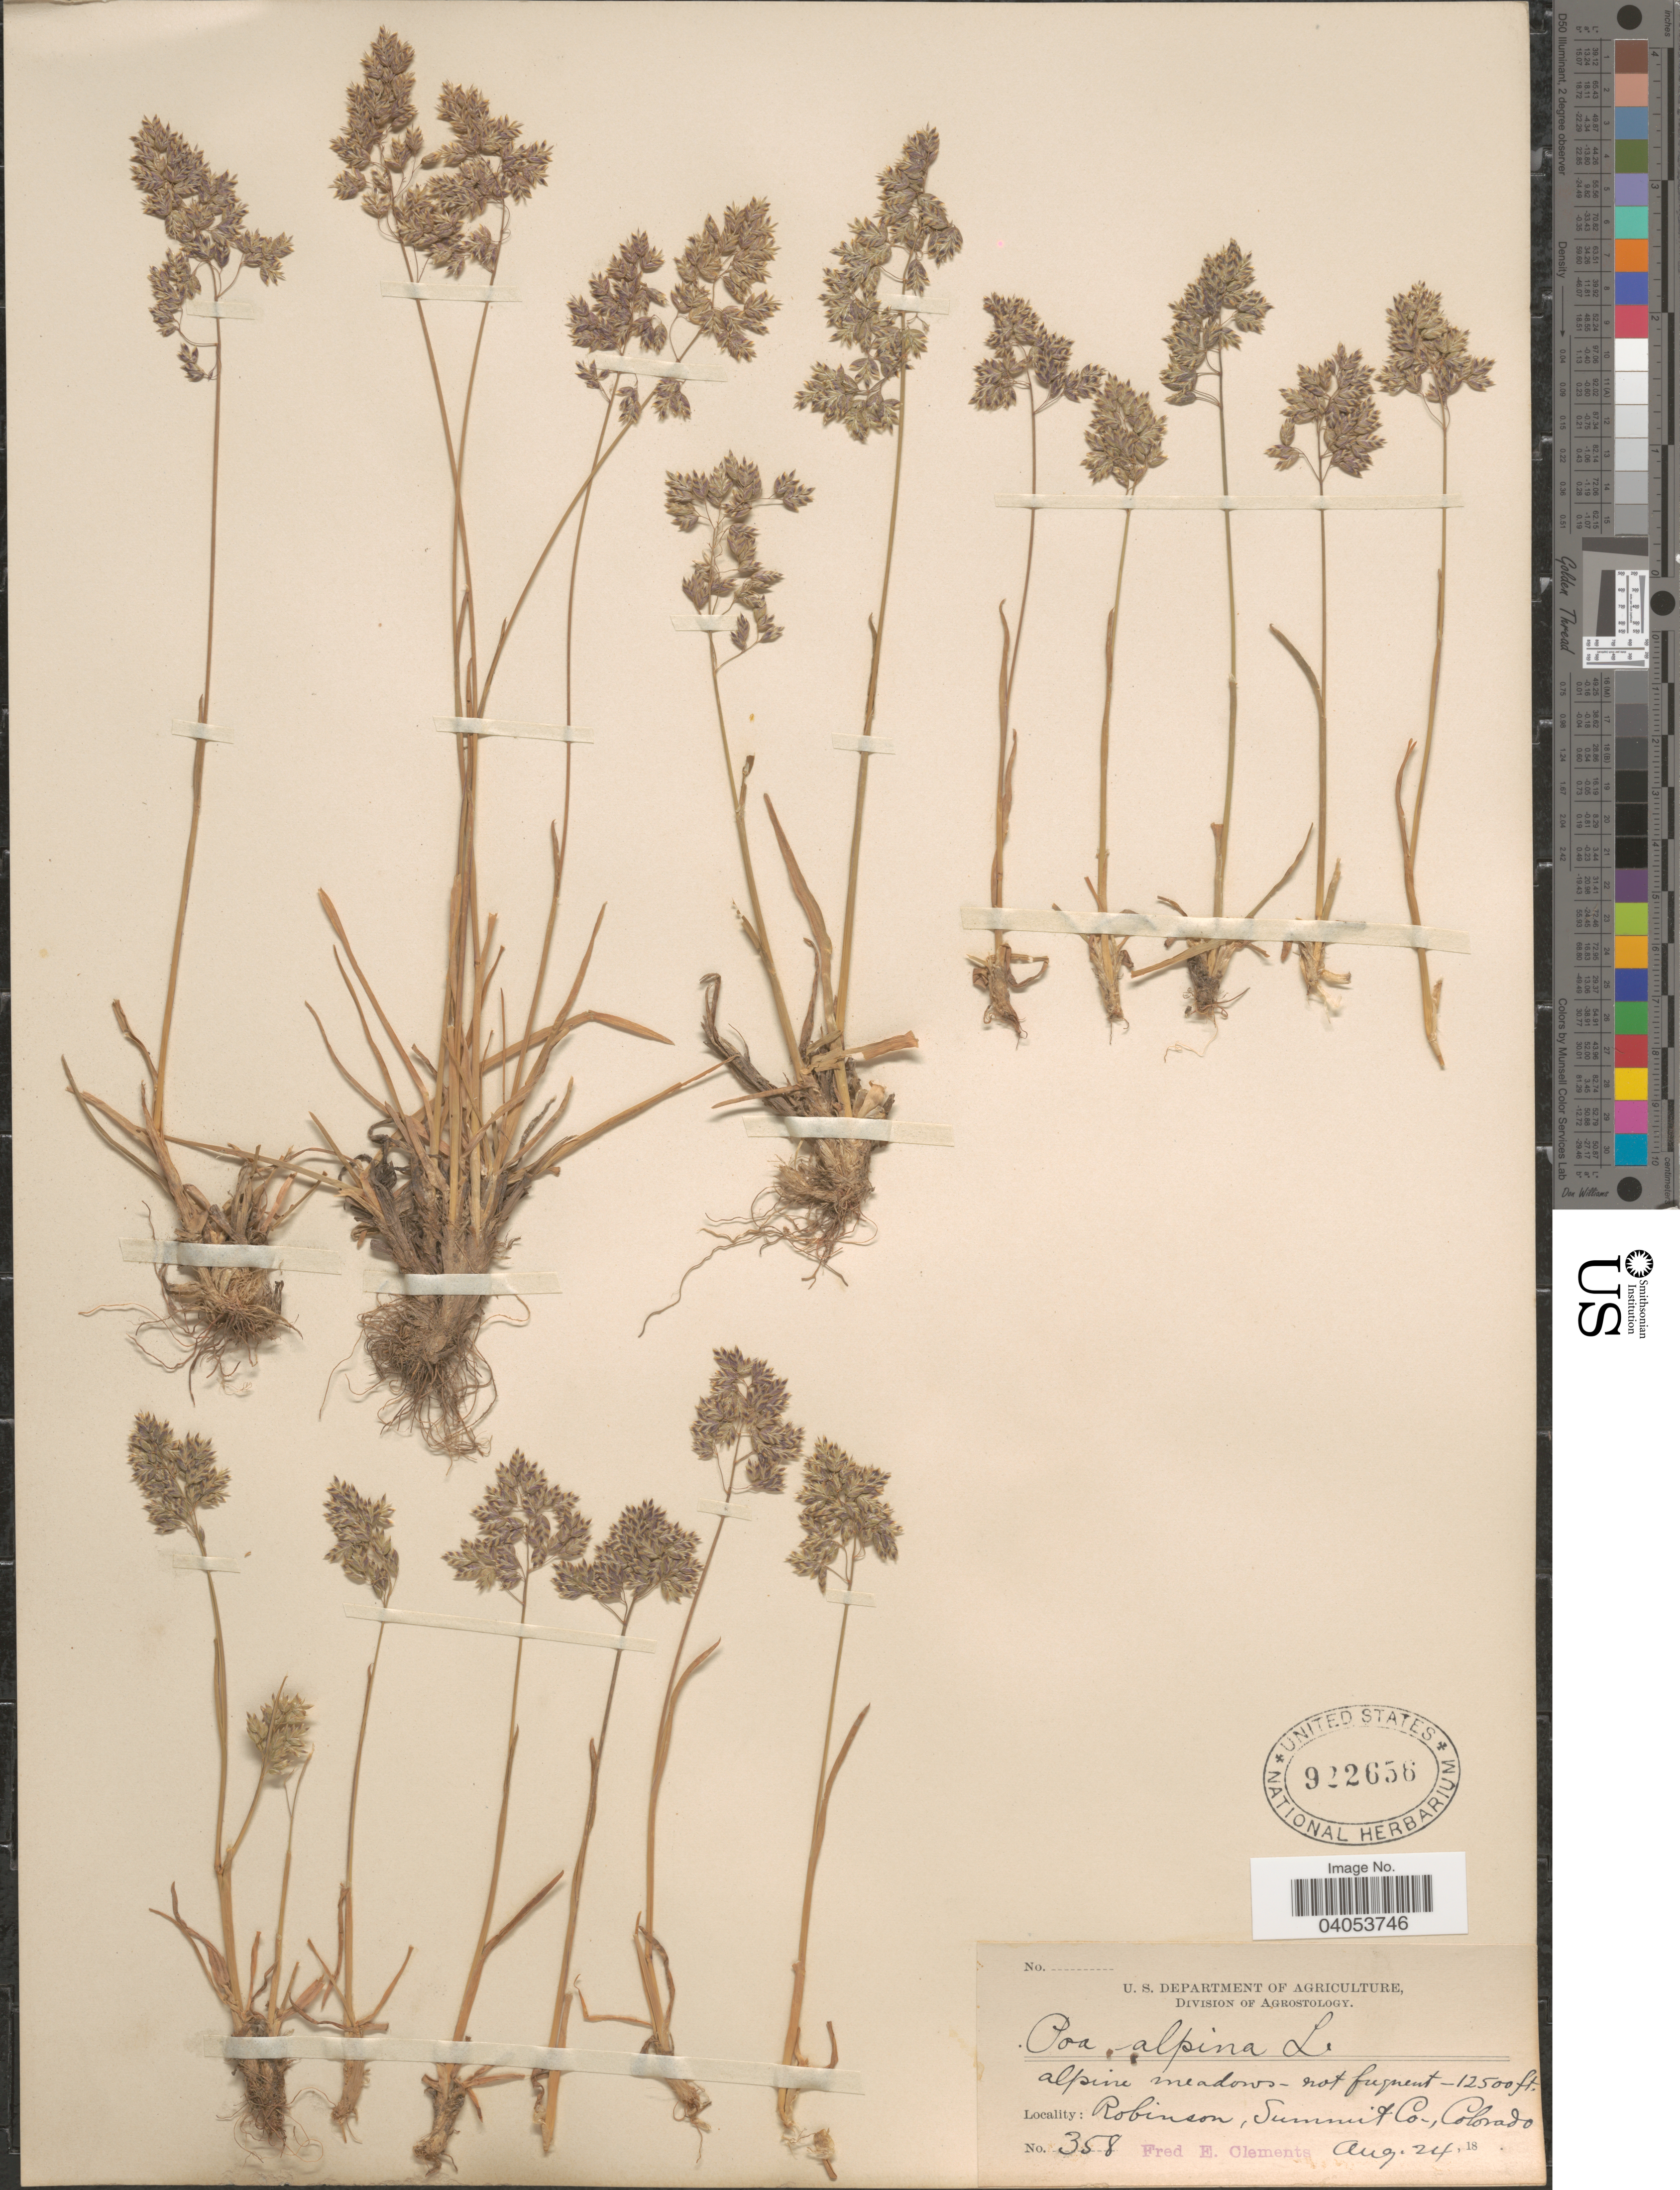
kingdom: Plantae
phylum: Tracheophyta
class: Liliopsida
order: Poales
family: Poaceae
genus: Poa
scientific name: Poa alpina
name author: L.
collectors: F. E. Clements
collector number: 358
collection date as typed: Transcribed d/m/y: 24/8/18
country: United States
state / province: Colorado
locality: Robinson, Summit Co.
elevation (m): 3810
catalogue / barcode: US 922656